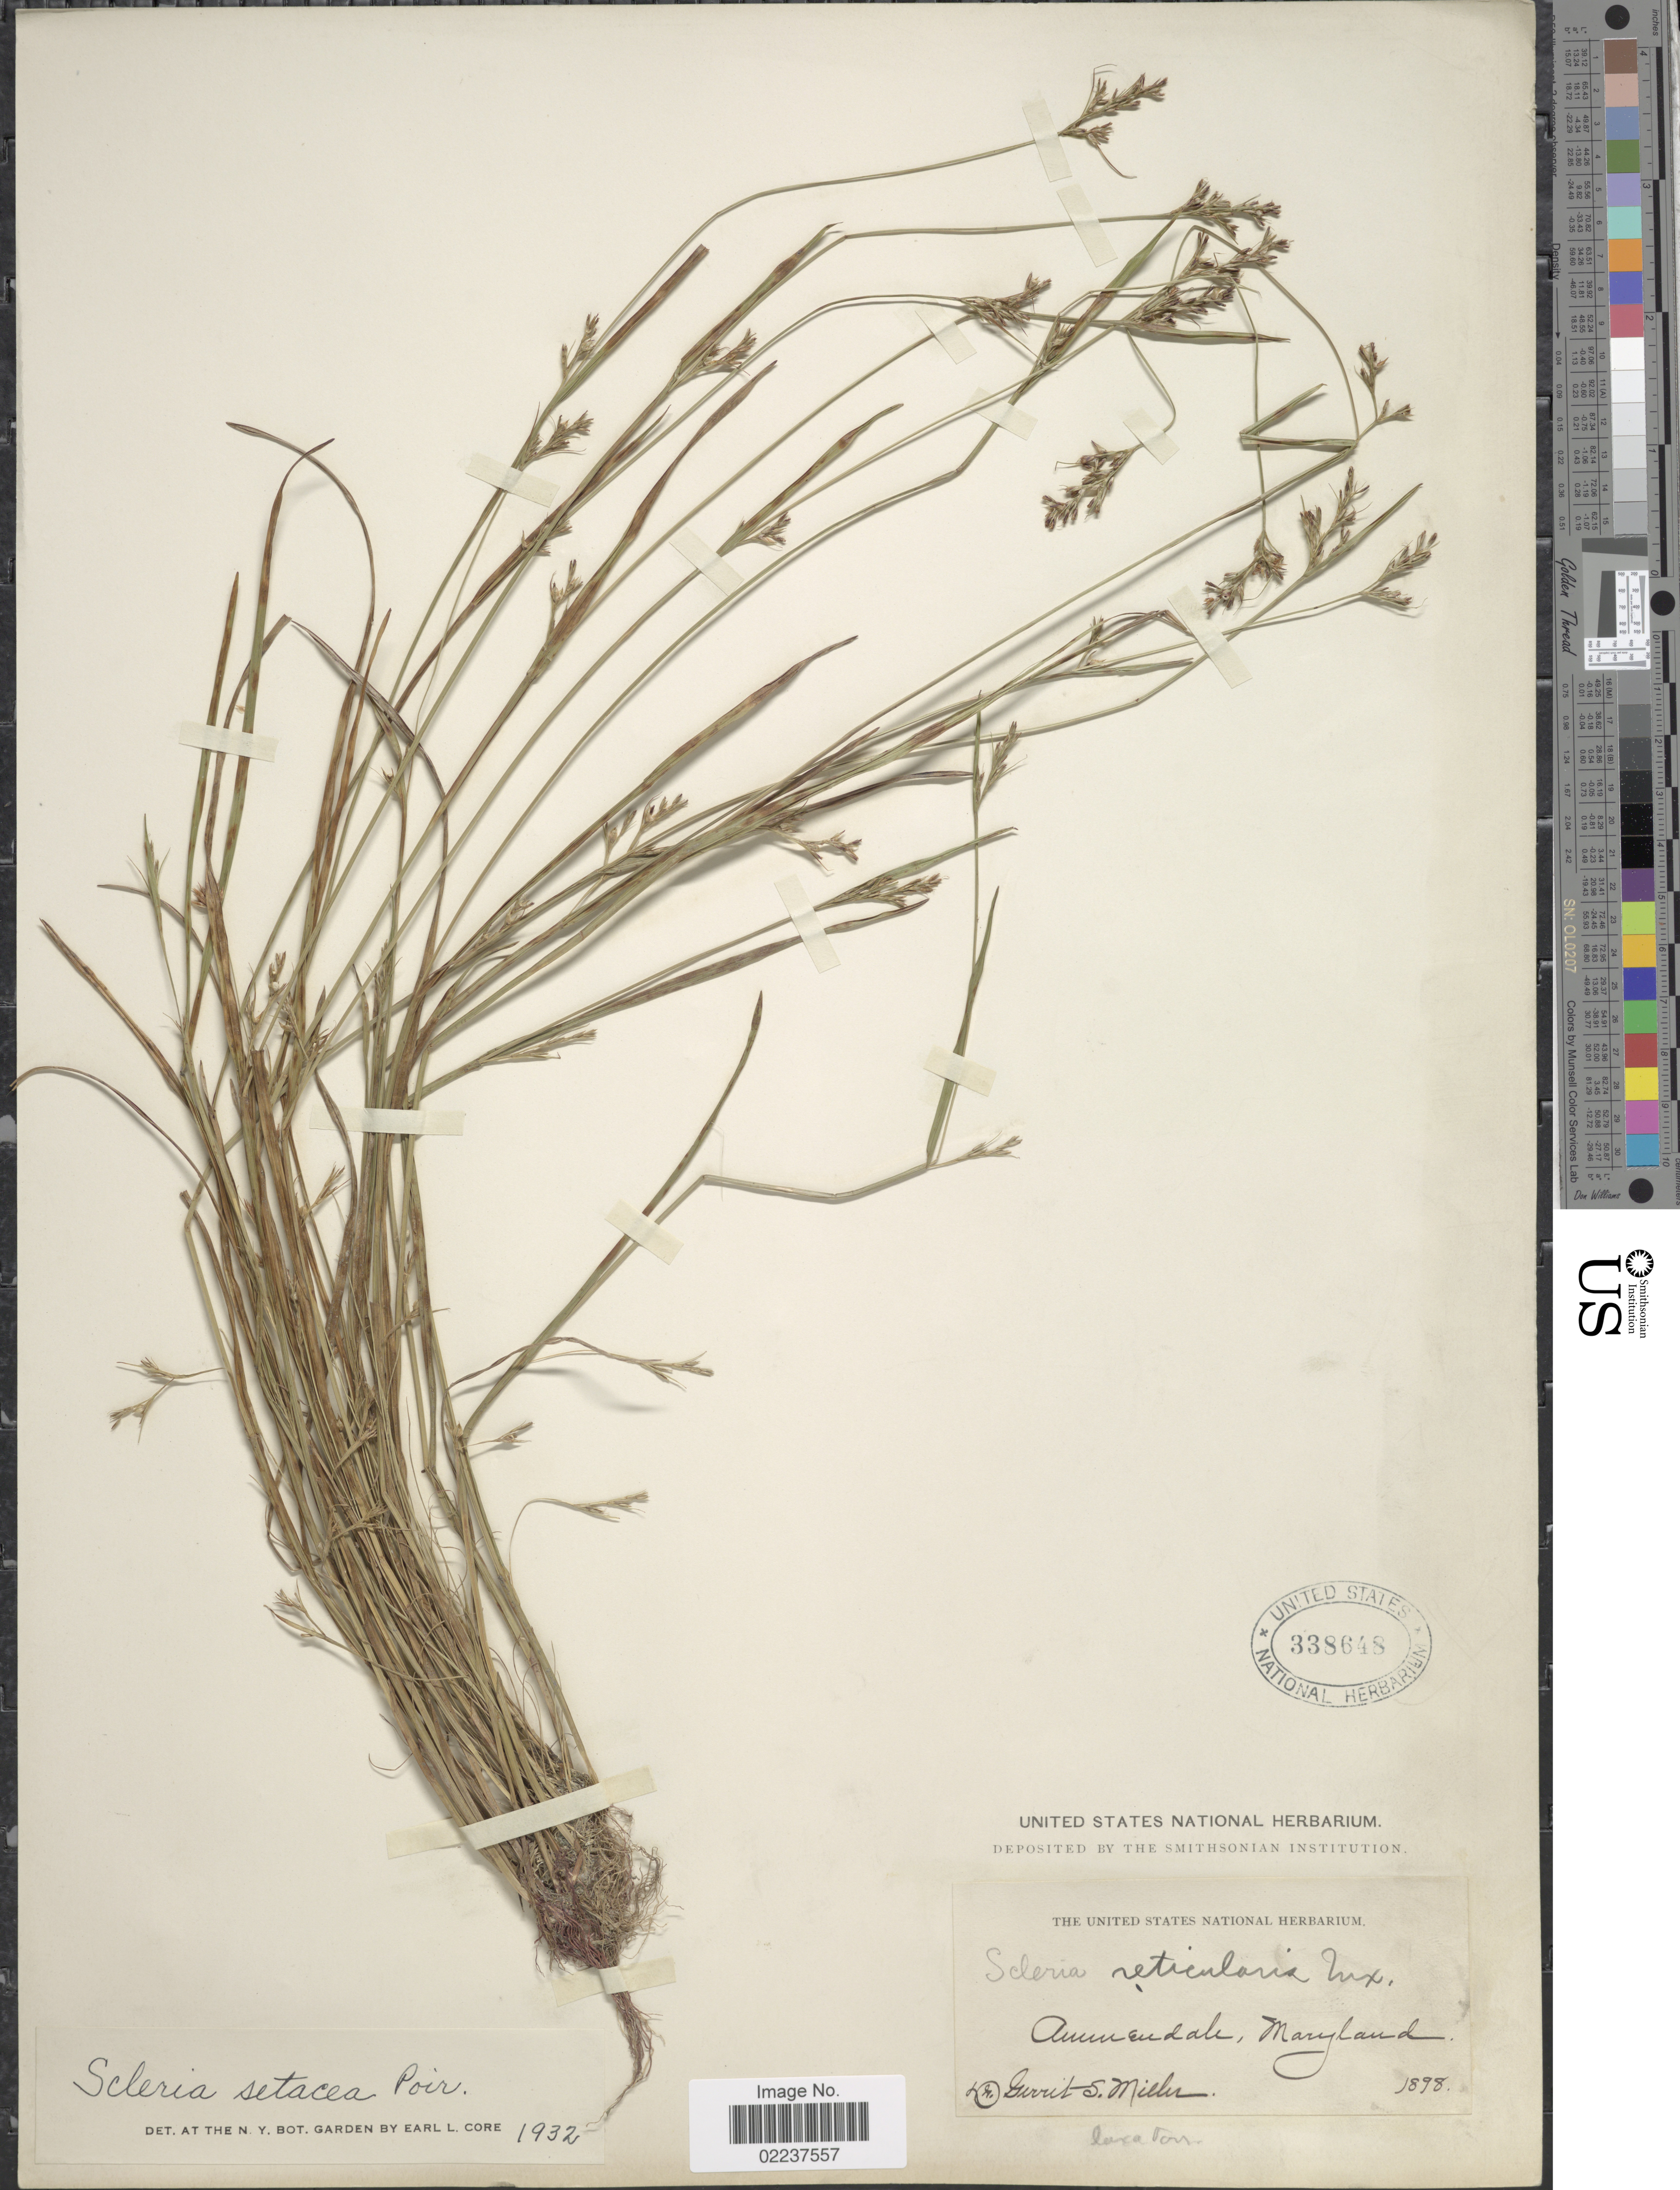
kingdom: Plantae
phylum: Tracheophyta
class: Liliopsida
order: Poales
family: Cyperaceae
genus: Scleria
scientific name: Scleria muehlenbergii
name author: Steud.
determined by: Strong, Mark T., (BOT), Smithsonian Institution - National Museum of Natural History (UNITED STATES)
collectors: G. S. Miller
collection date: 1898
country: United States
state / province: Maryland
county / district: Prince George's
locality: Ammendale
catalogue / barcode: US 338648